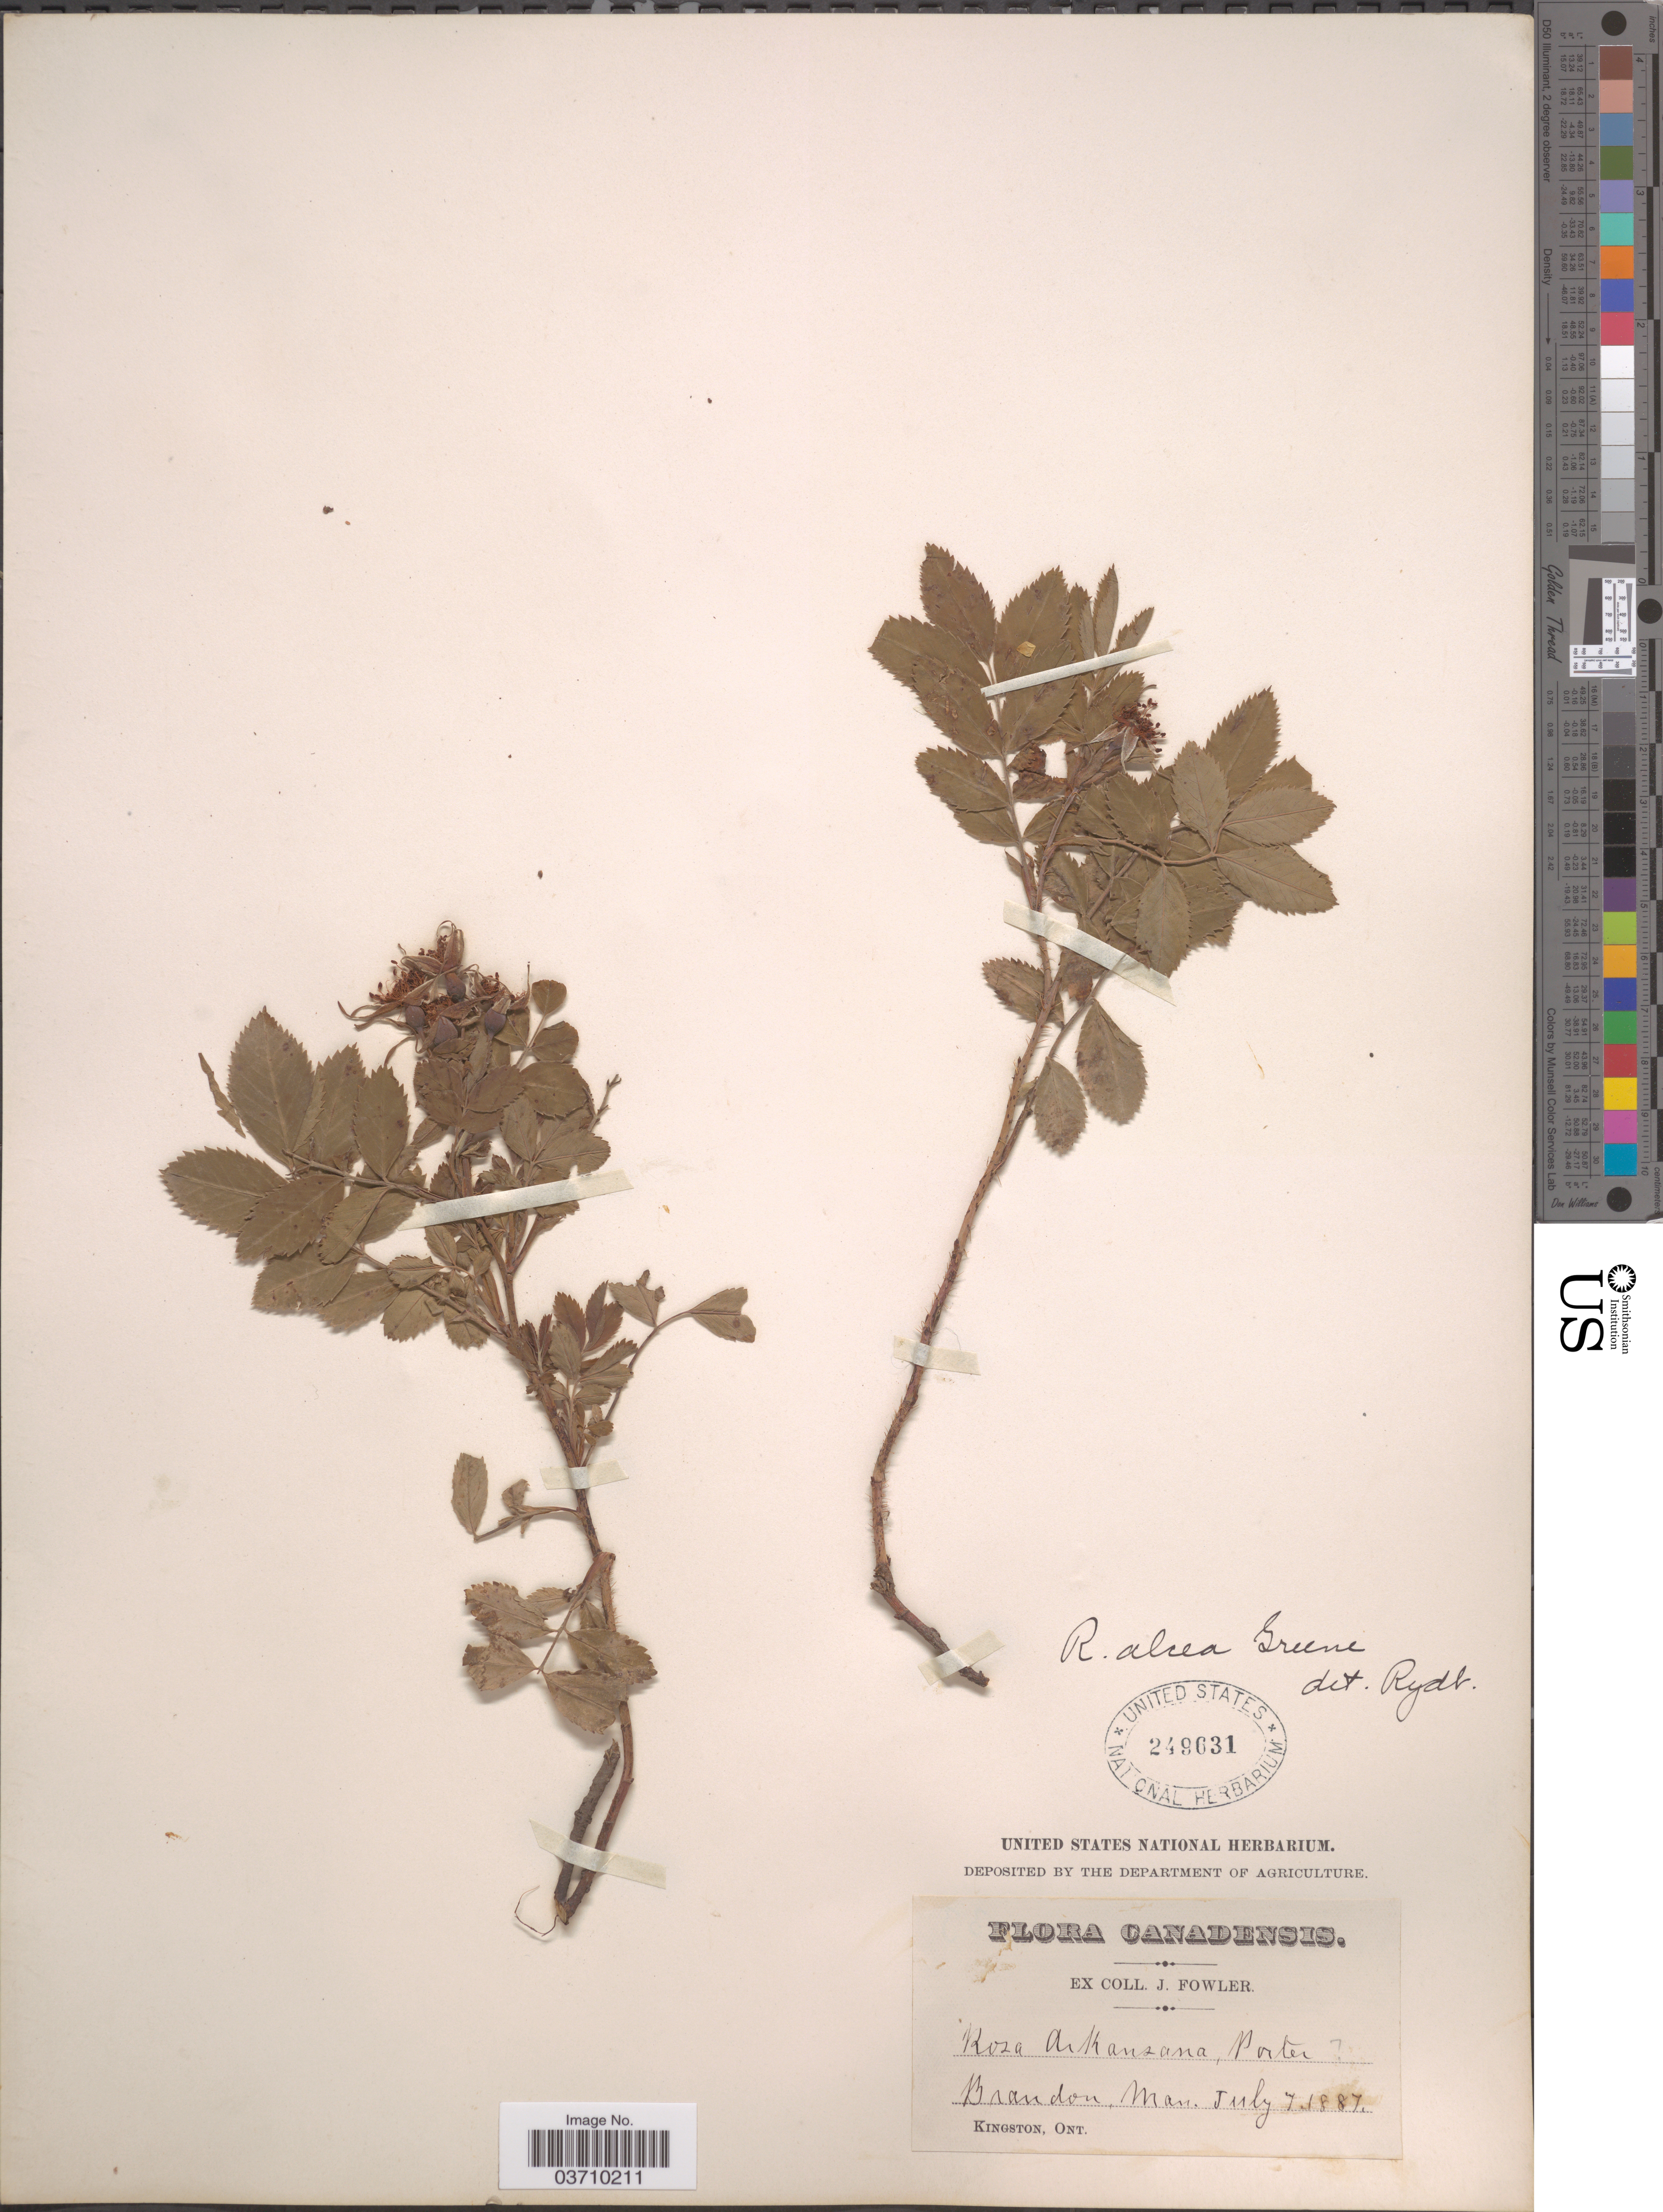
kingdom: Plantae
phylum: Tracheophyta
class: Magnoliopsida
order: Rosales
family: Rosaceae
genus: Rosa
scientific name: Rosa alcea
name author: Greene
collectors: J. Fowler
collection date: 1887-07-07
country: Canada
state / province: Manitoba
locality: Brandon.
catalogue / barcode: US 249631